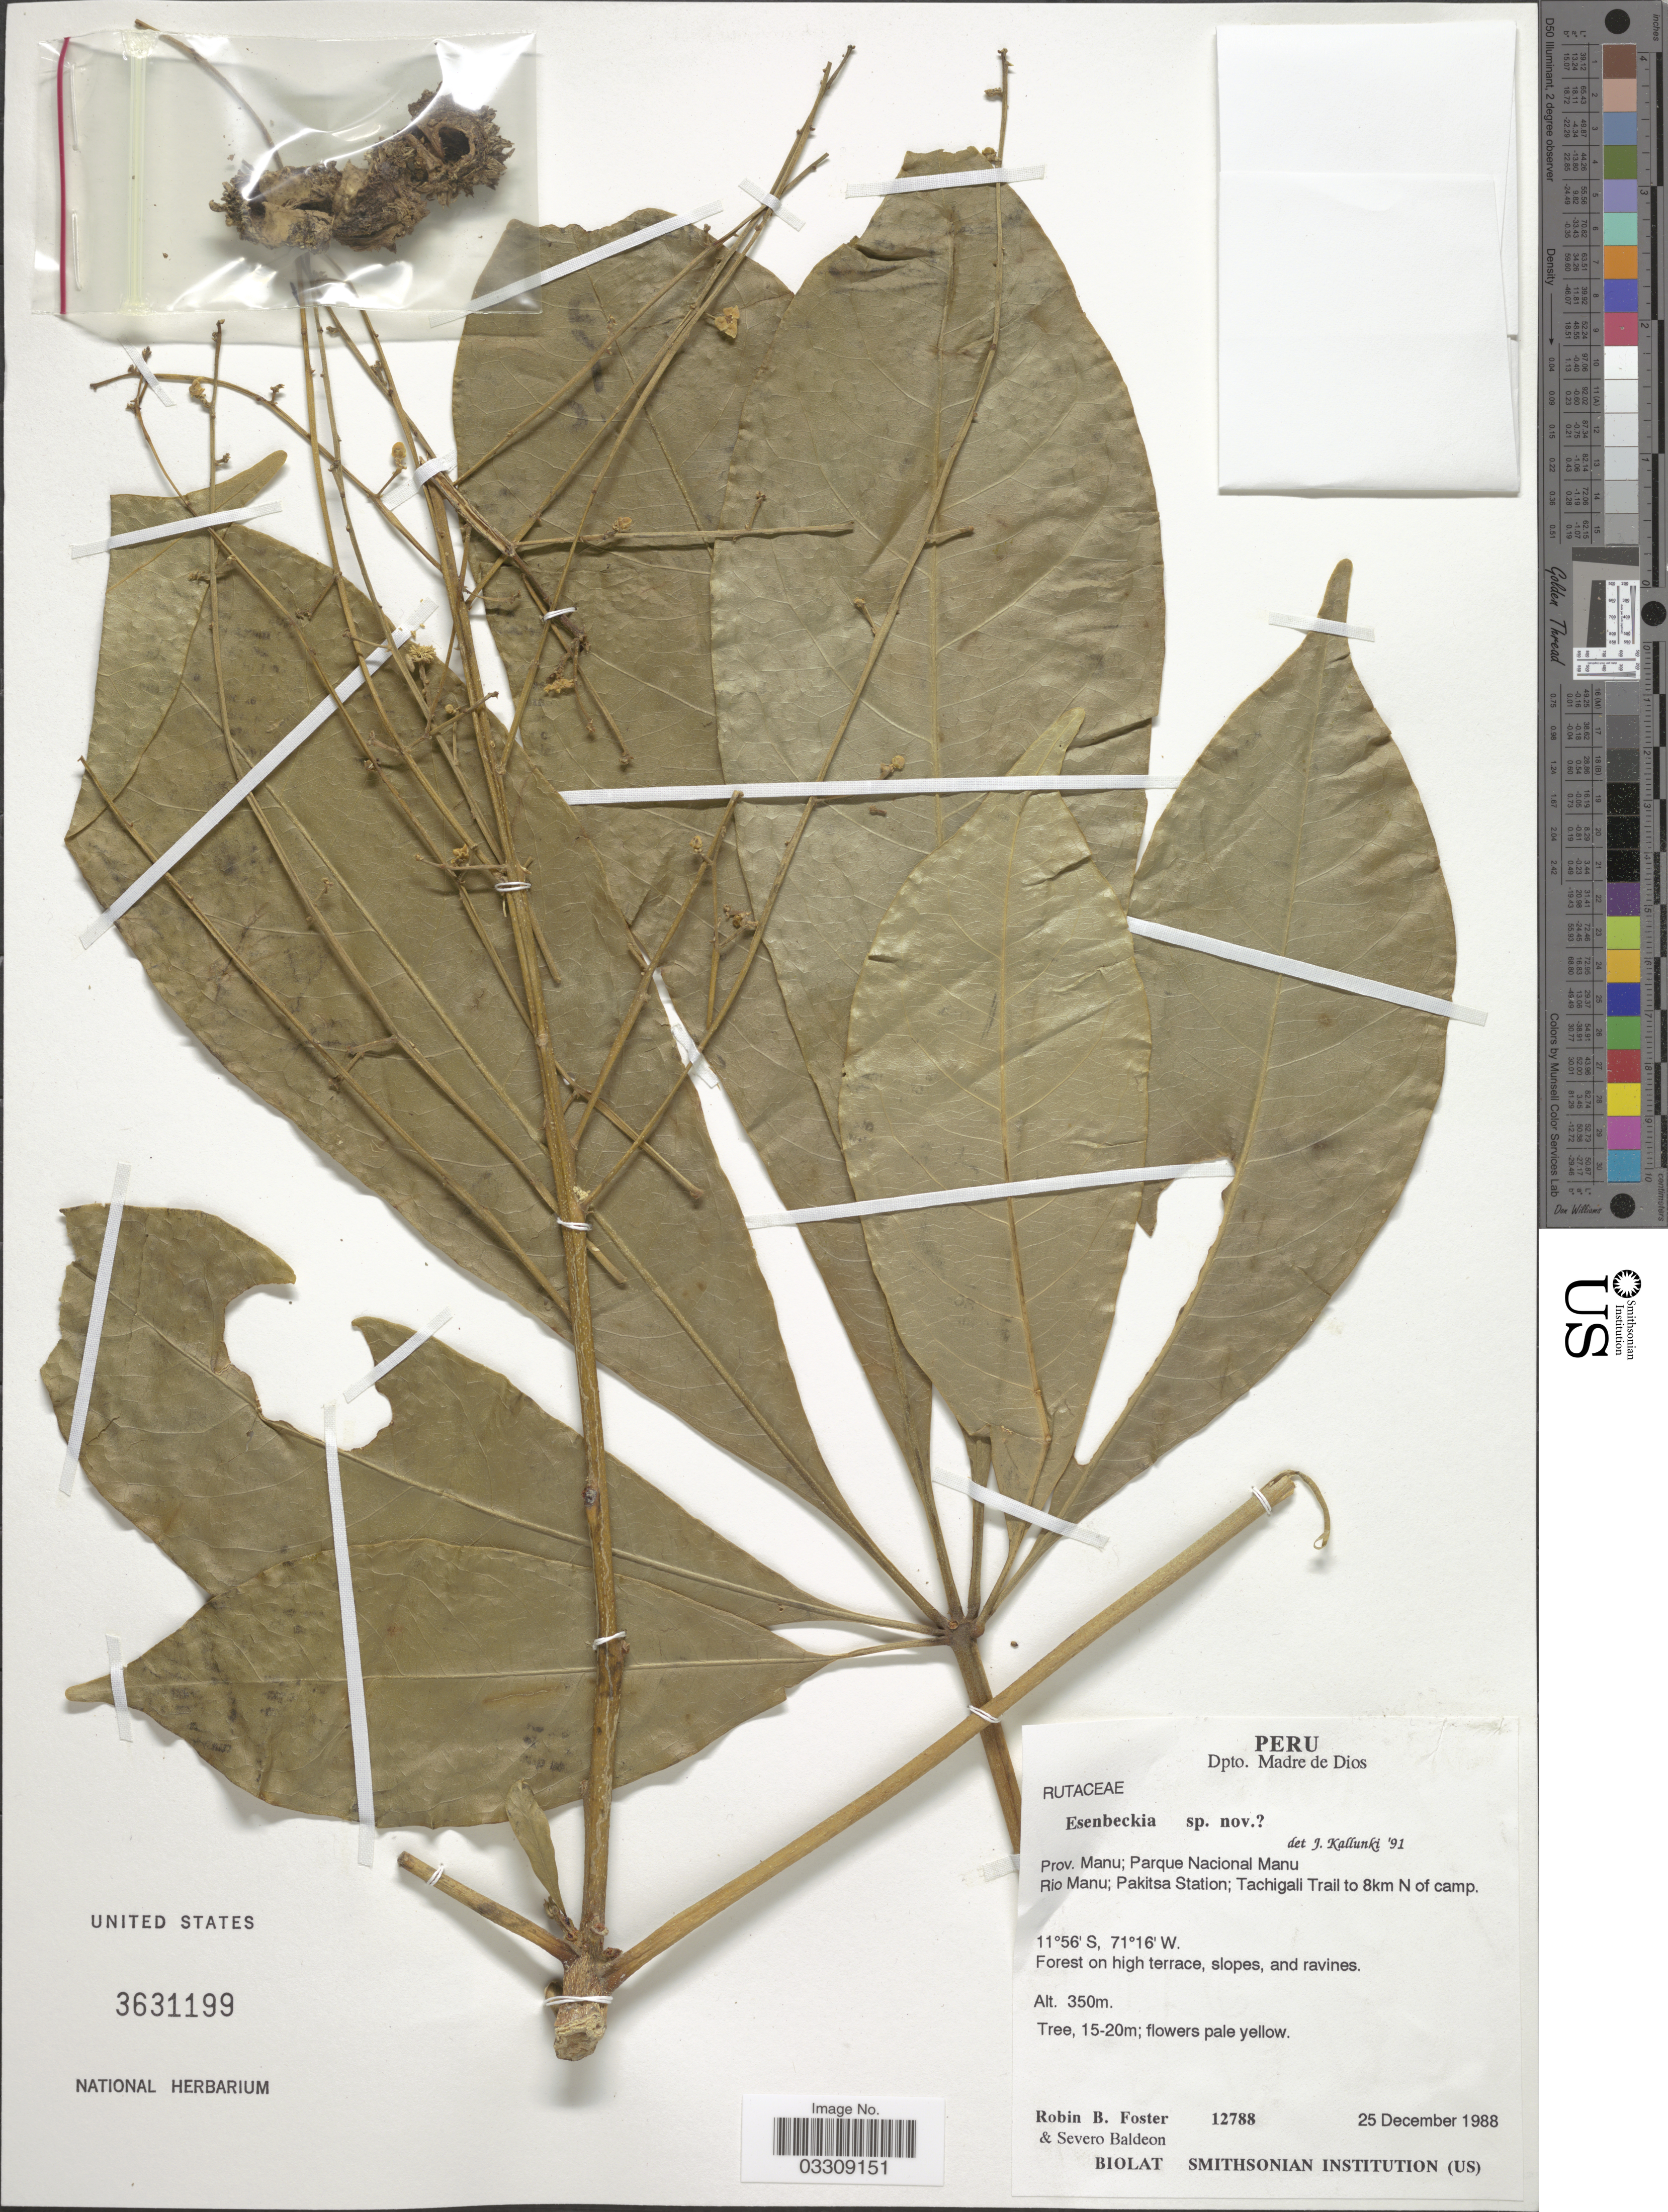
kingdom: Plantae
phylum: Tracheophyta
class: Magnoliopsida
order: Sapindales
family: Rutaceae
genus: Esenbeckia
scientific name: Esenbeckia sp.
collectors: R. B. Foster & S. Baldeon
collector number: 12788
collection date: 1988-12-25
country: Peru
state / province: Madre de Dios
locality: Dpto. Madre de Dios. Prov. Manu; Parque Nacional Manu. Rio Manu; Pakitsa Station; Tachigali Trail to 8km N of camp.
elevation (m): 350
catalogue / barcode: US 3631199